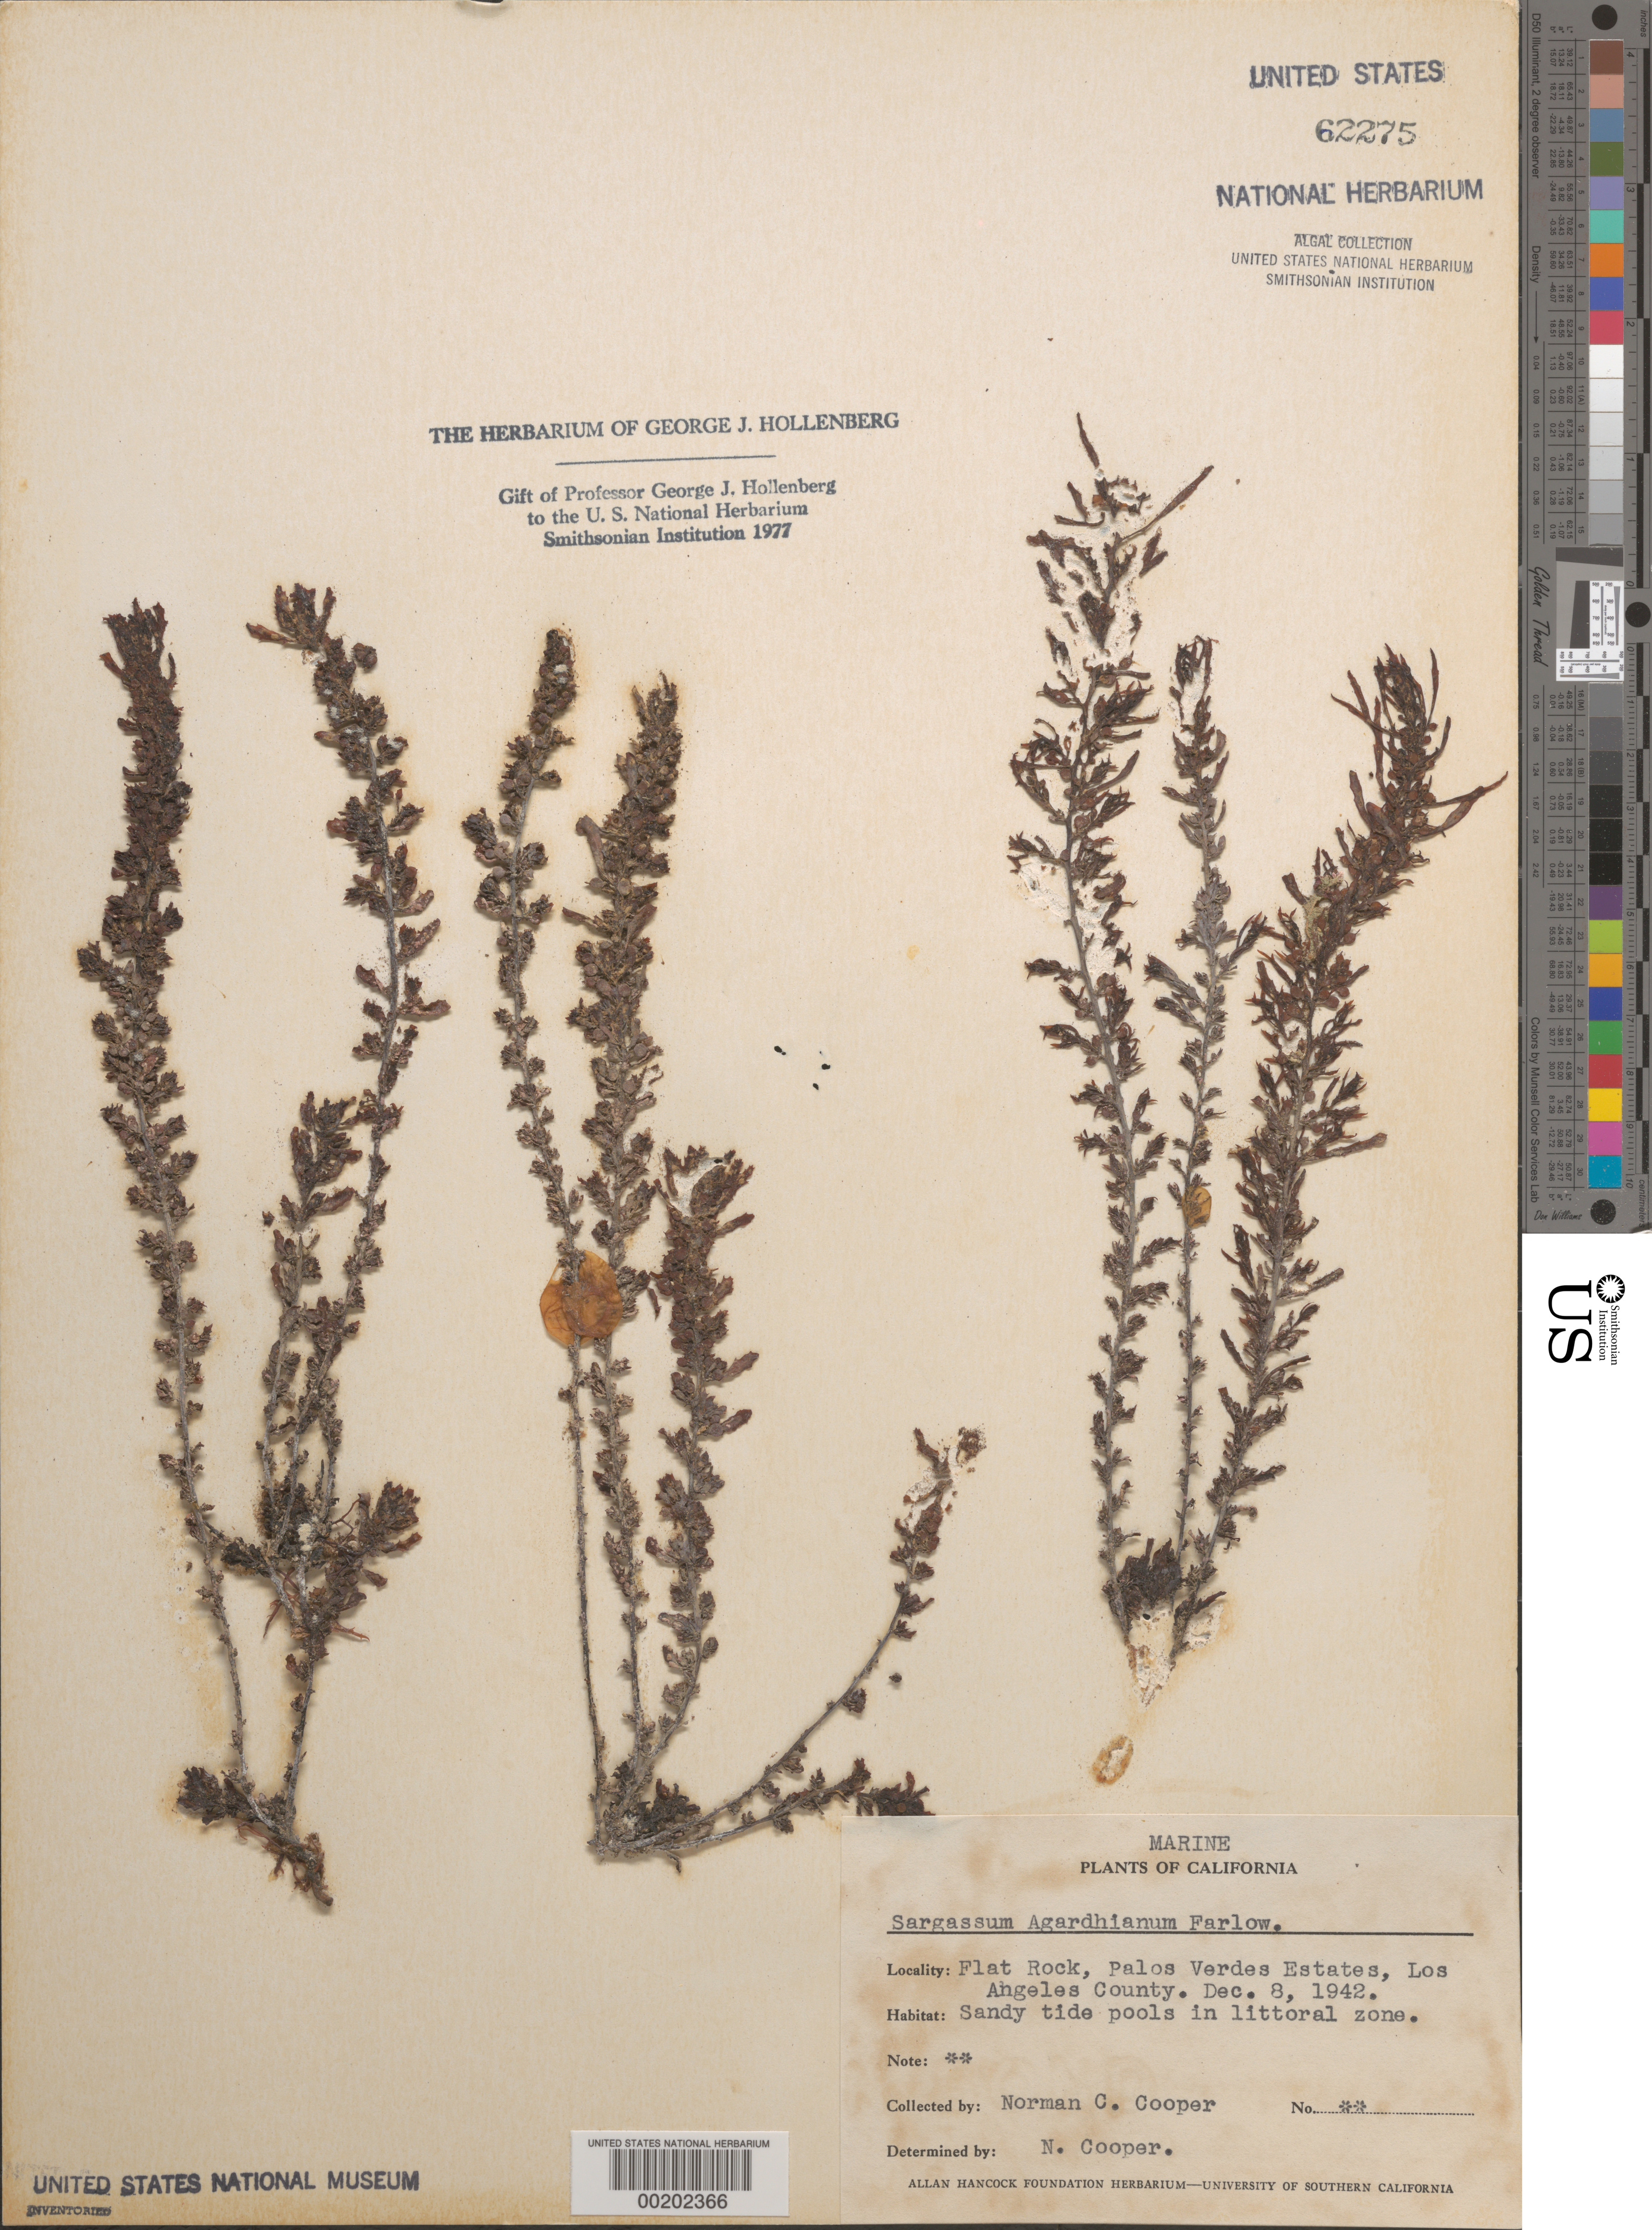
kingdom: Chromista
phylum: Ochrophyta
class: Phaeophyceae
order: Fucales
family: Sargassaceae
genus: Sargassum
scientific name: Sargassum agardhianum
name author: Farl. in J. Agardh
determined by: Cooper, N. C.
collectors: N. Cooper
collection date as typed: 08 Dec 1942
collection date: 1942-12-08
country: United States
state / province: California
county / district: Los Angeles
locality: Flat Rock, Palos Verdes Estates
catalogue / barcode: US 62275